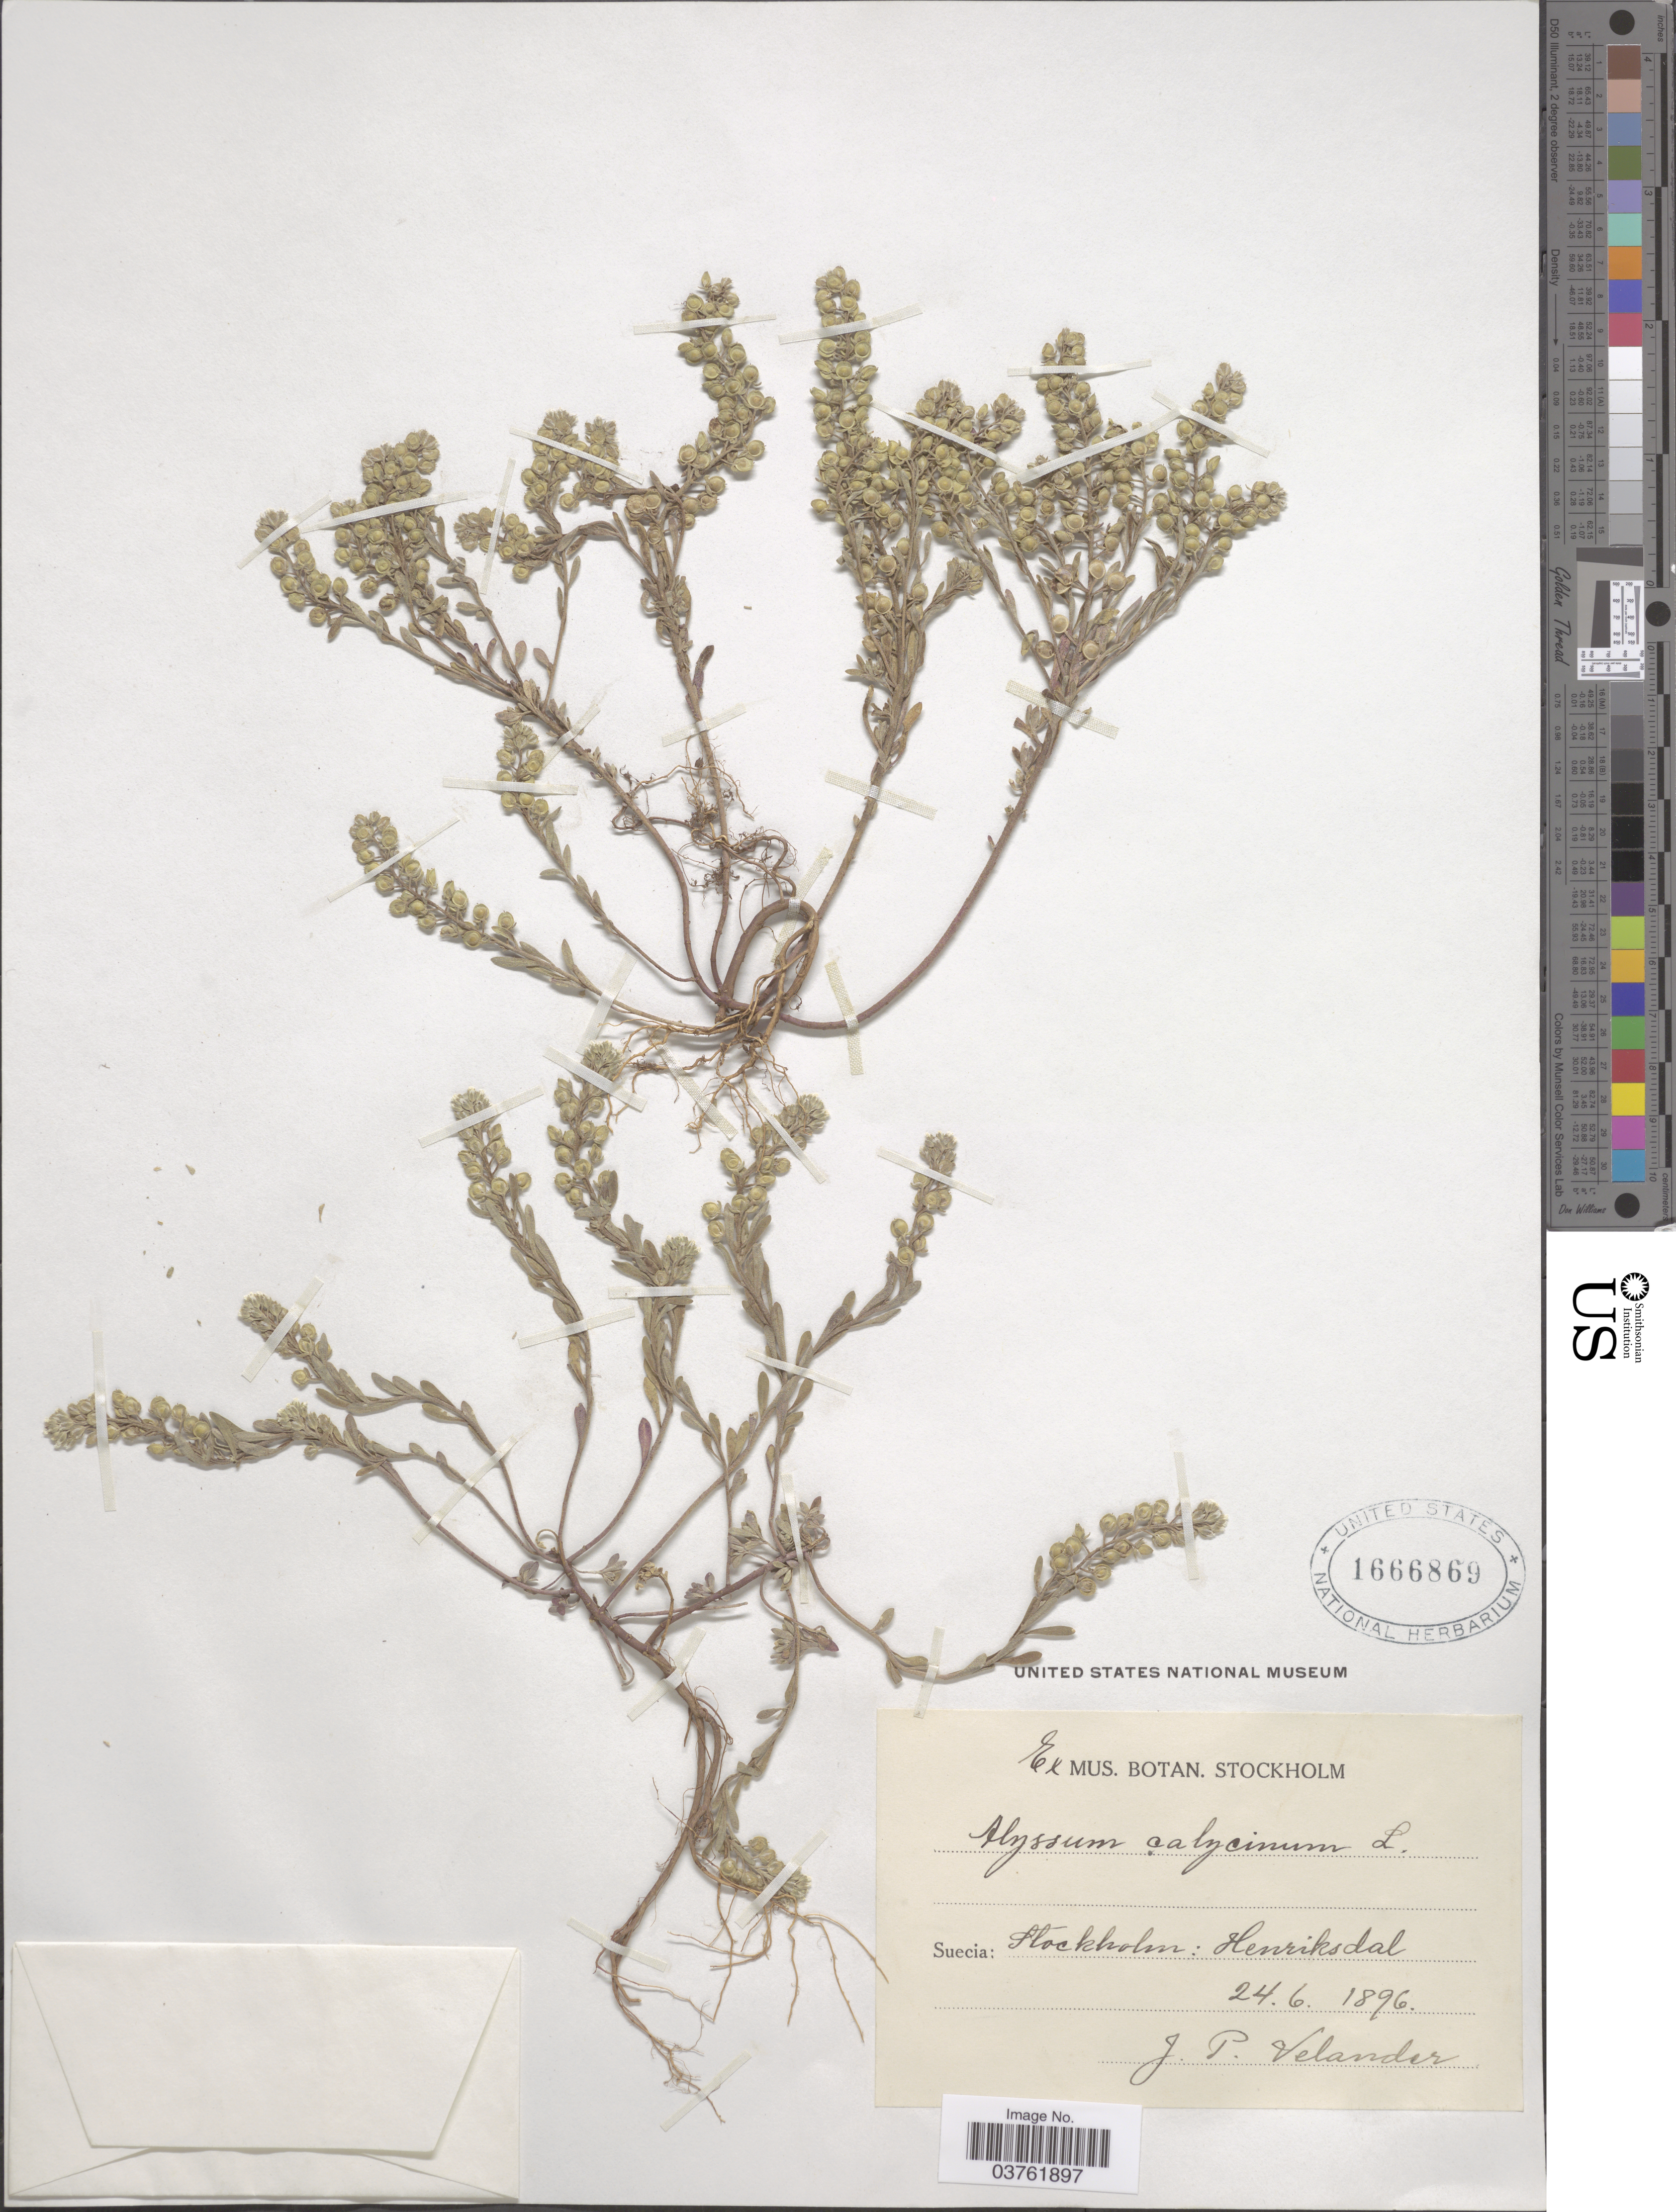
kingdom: Plantae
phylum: Tracheophyta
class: Magnoliopsida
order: Brassicales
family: Brassicaceae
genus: Alyssum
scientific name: Alyssum calycinum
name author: L.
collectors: J. Velander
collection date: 1896-06-24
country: Sweden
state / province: Stockholm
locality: Suecia: Stockholm: Henriksdal.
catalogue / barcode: US 1666869